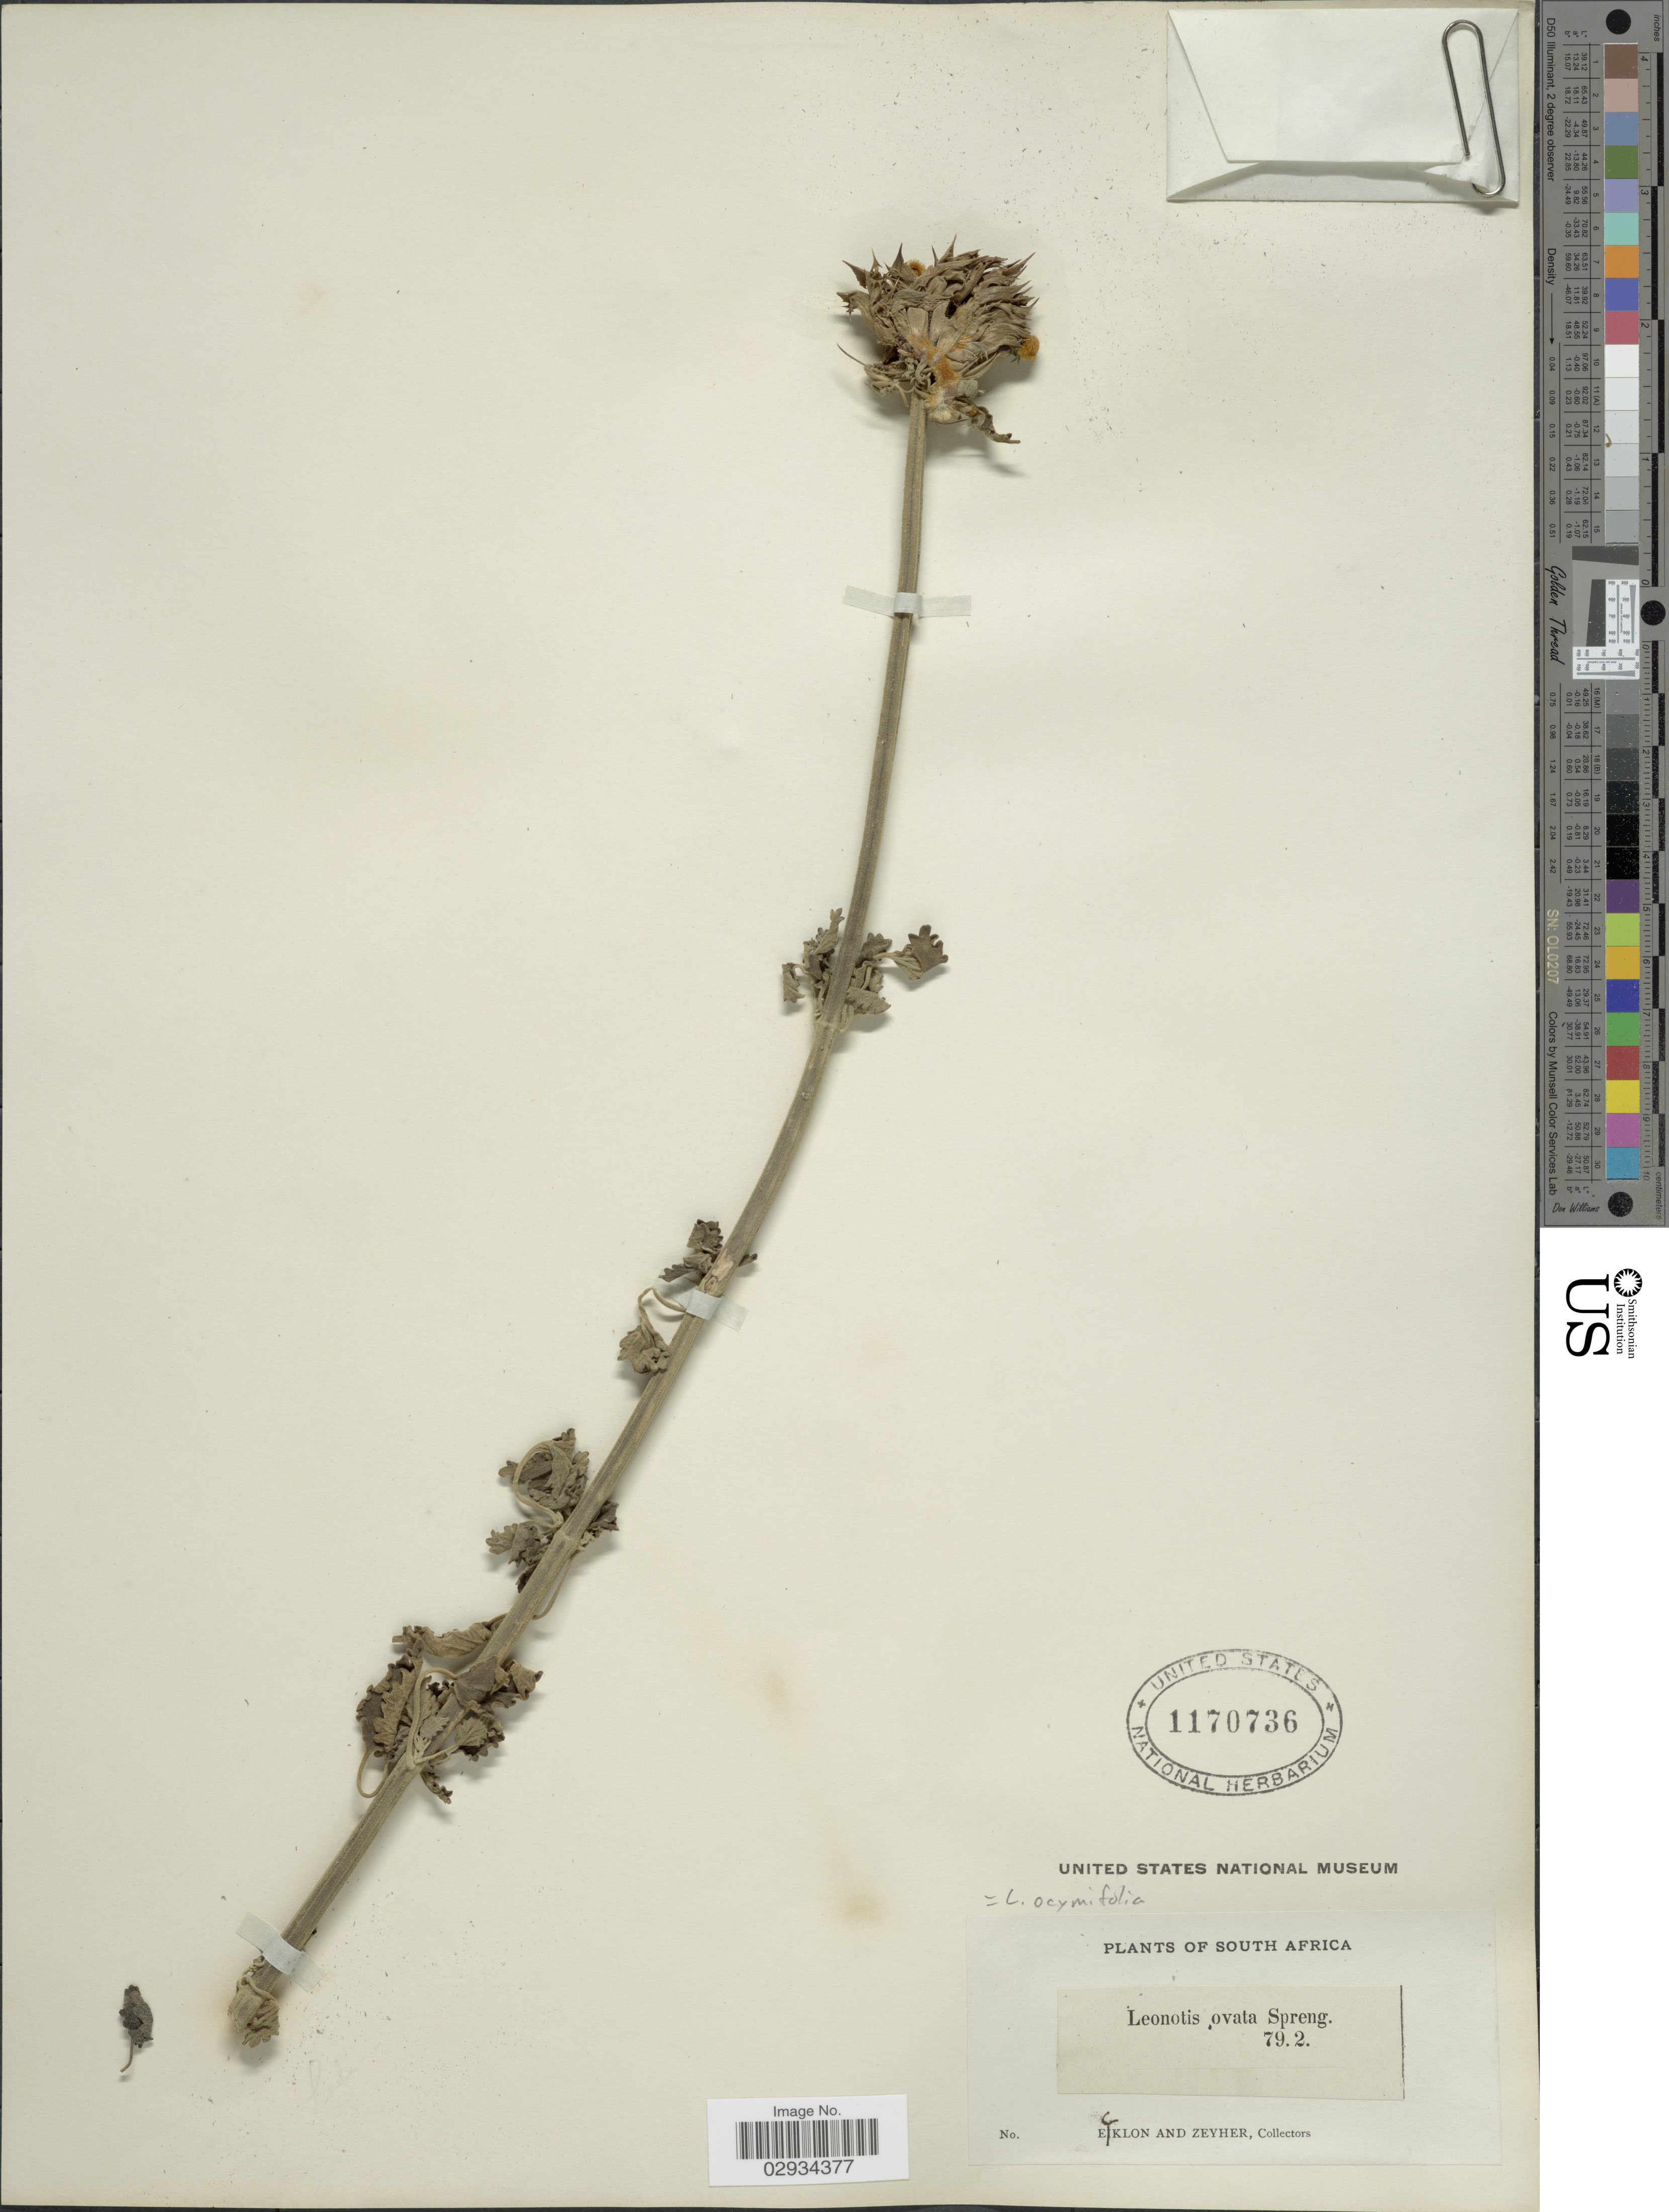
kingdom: Plantae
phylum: Tracheophyta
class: Magnoliopsida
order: Lamiales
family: Lamiaceae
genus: Leonotis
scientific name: Leonotis ocymifolia var. ocymifolia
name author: (Burm. f.) Iwarsson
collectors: -. Ecklon & -. Zeyher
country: South Africa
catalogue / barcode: US 1170736